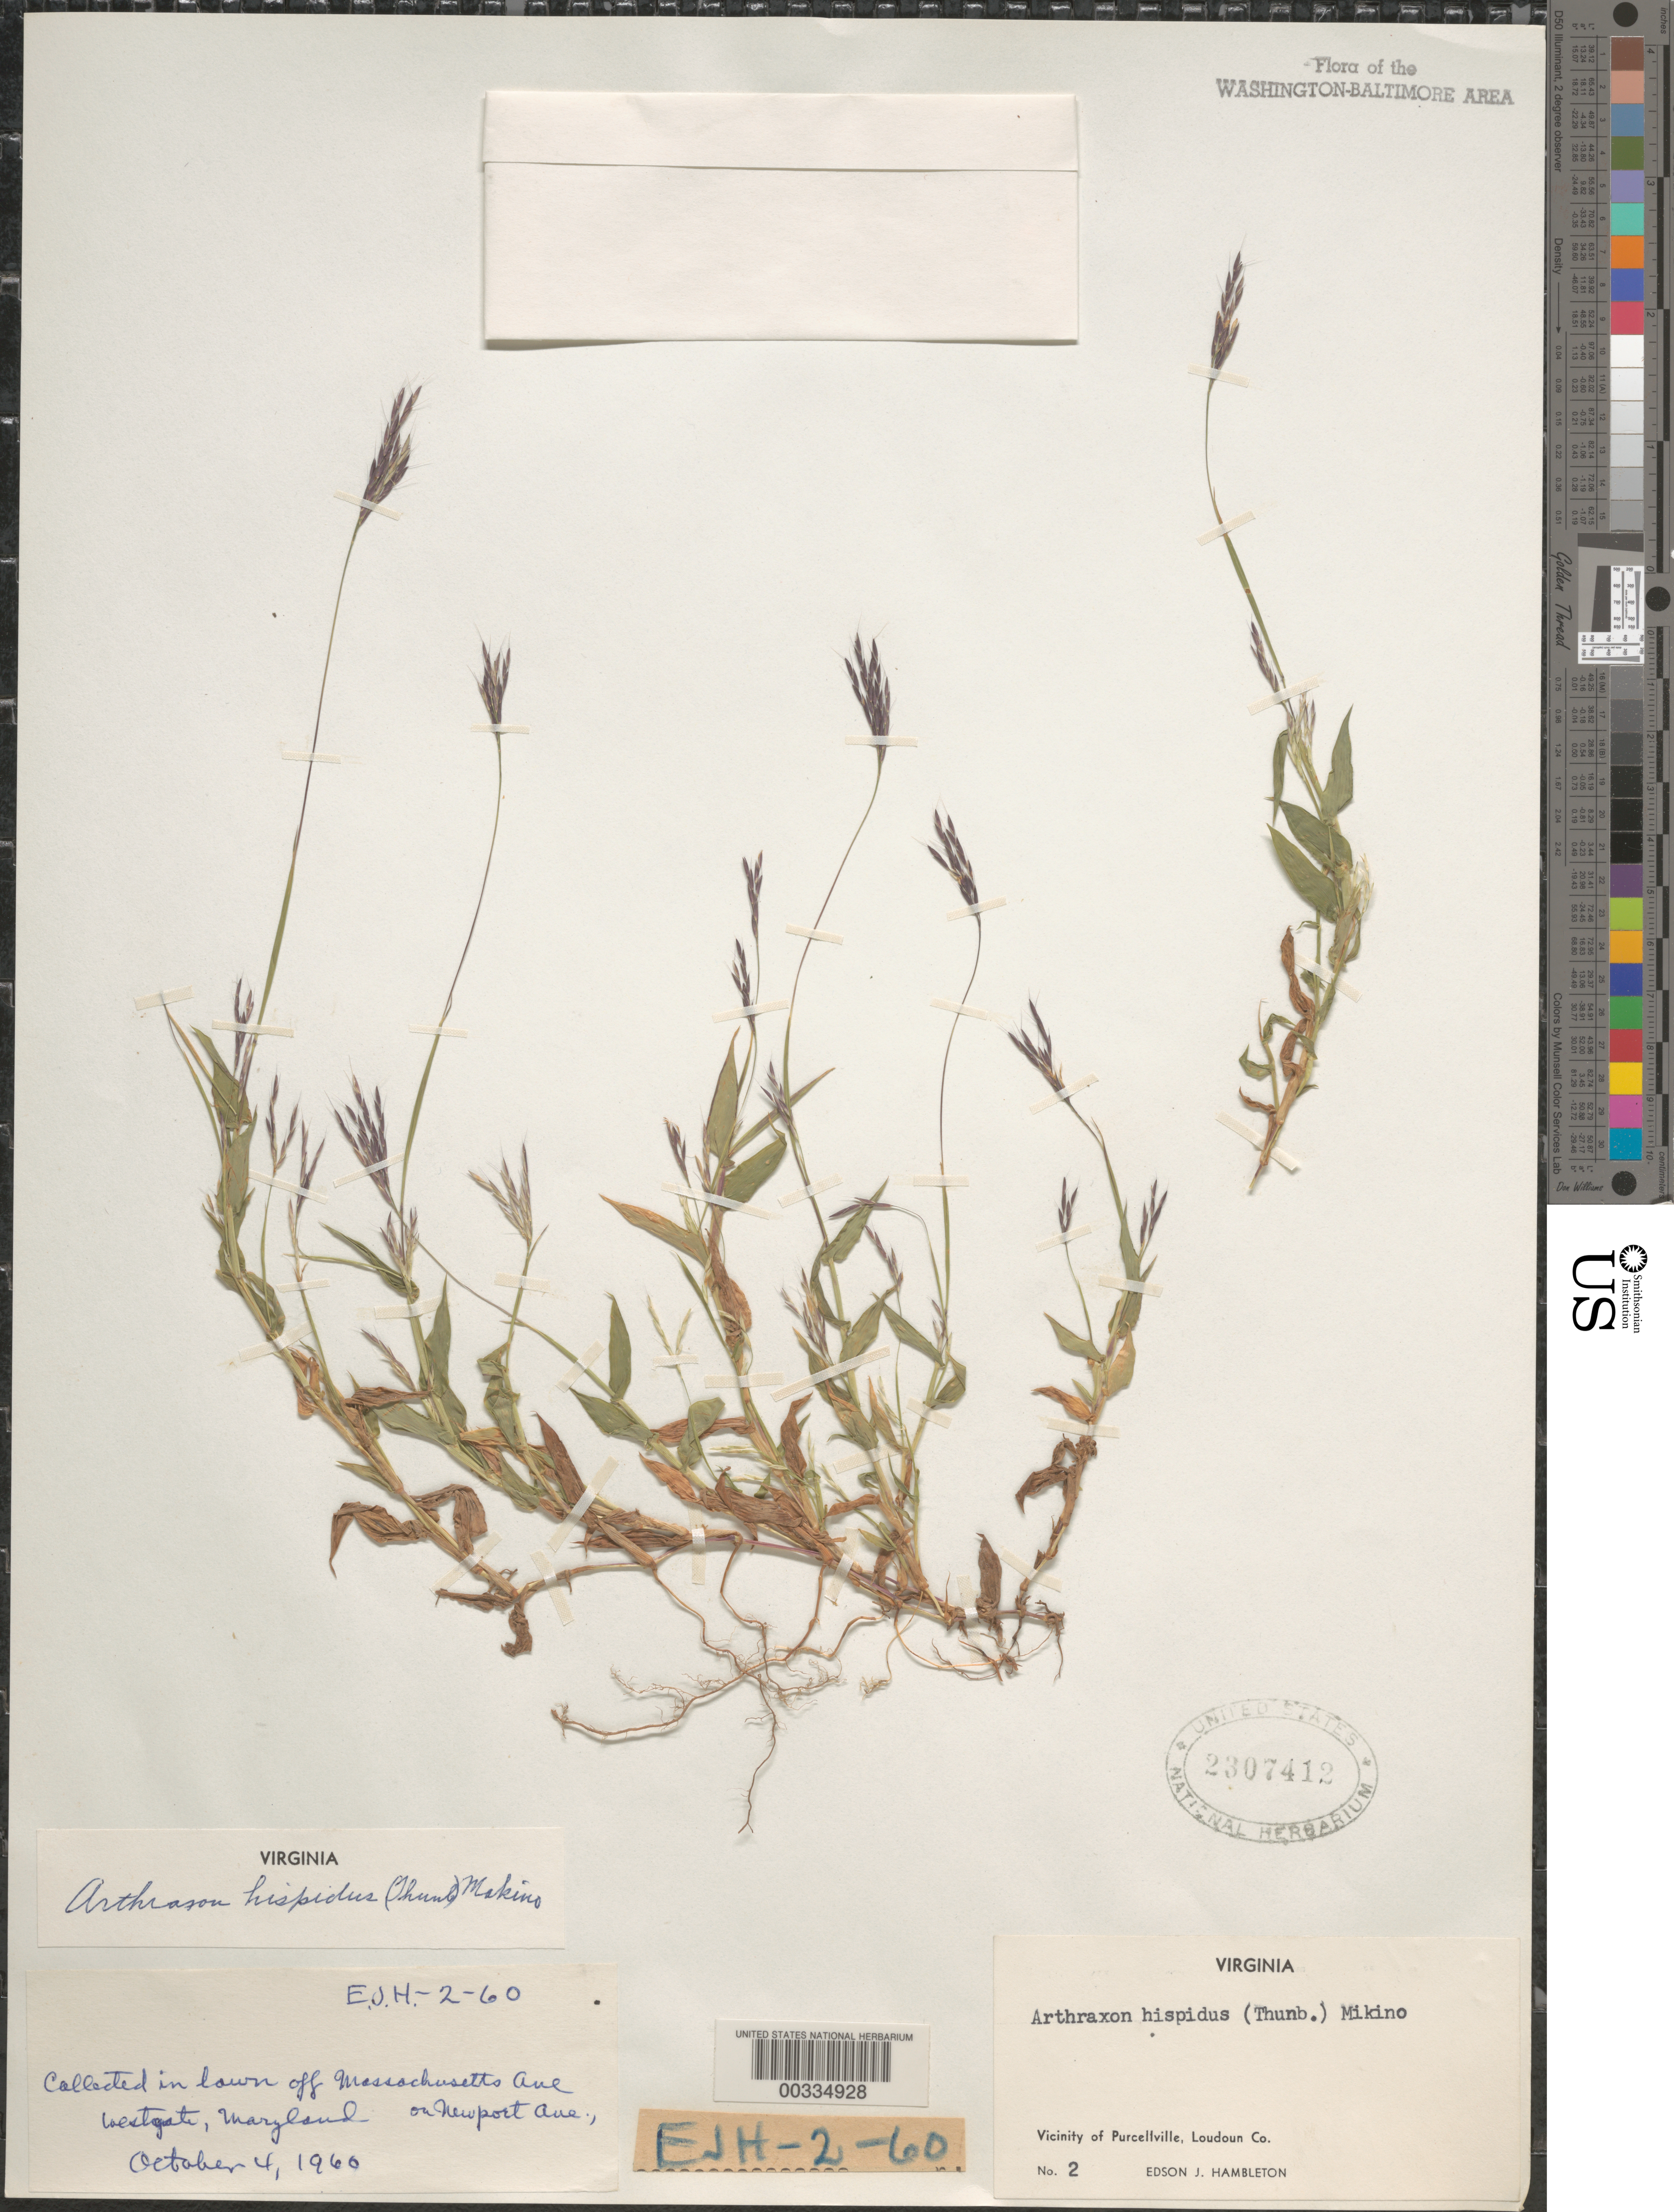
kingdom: Plantae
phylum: Tracheophyta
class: Liliopsida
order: Poales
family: Poaceae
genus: Arthraxon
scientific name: Arthraxon hispidus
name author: (Thunb.) Makino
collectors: E. Hambleton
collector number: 2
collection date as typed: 04 Oct 1960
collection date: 1960-10-04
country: United States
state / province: Maryland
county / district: Montgomery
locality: Westgate, off Mass Ave. Newton Ave.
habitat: In lawn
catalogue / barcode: US 2307412